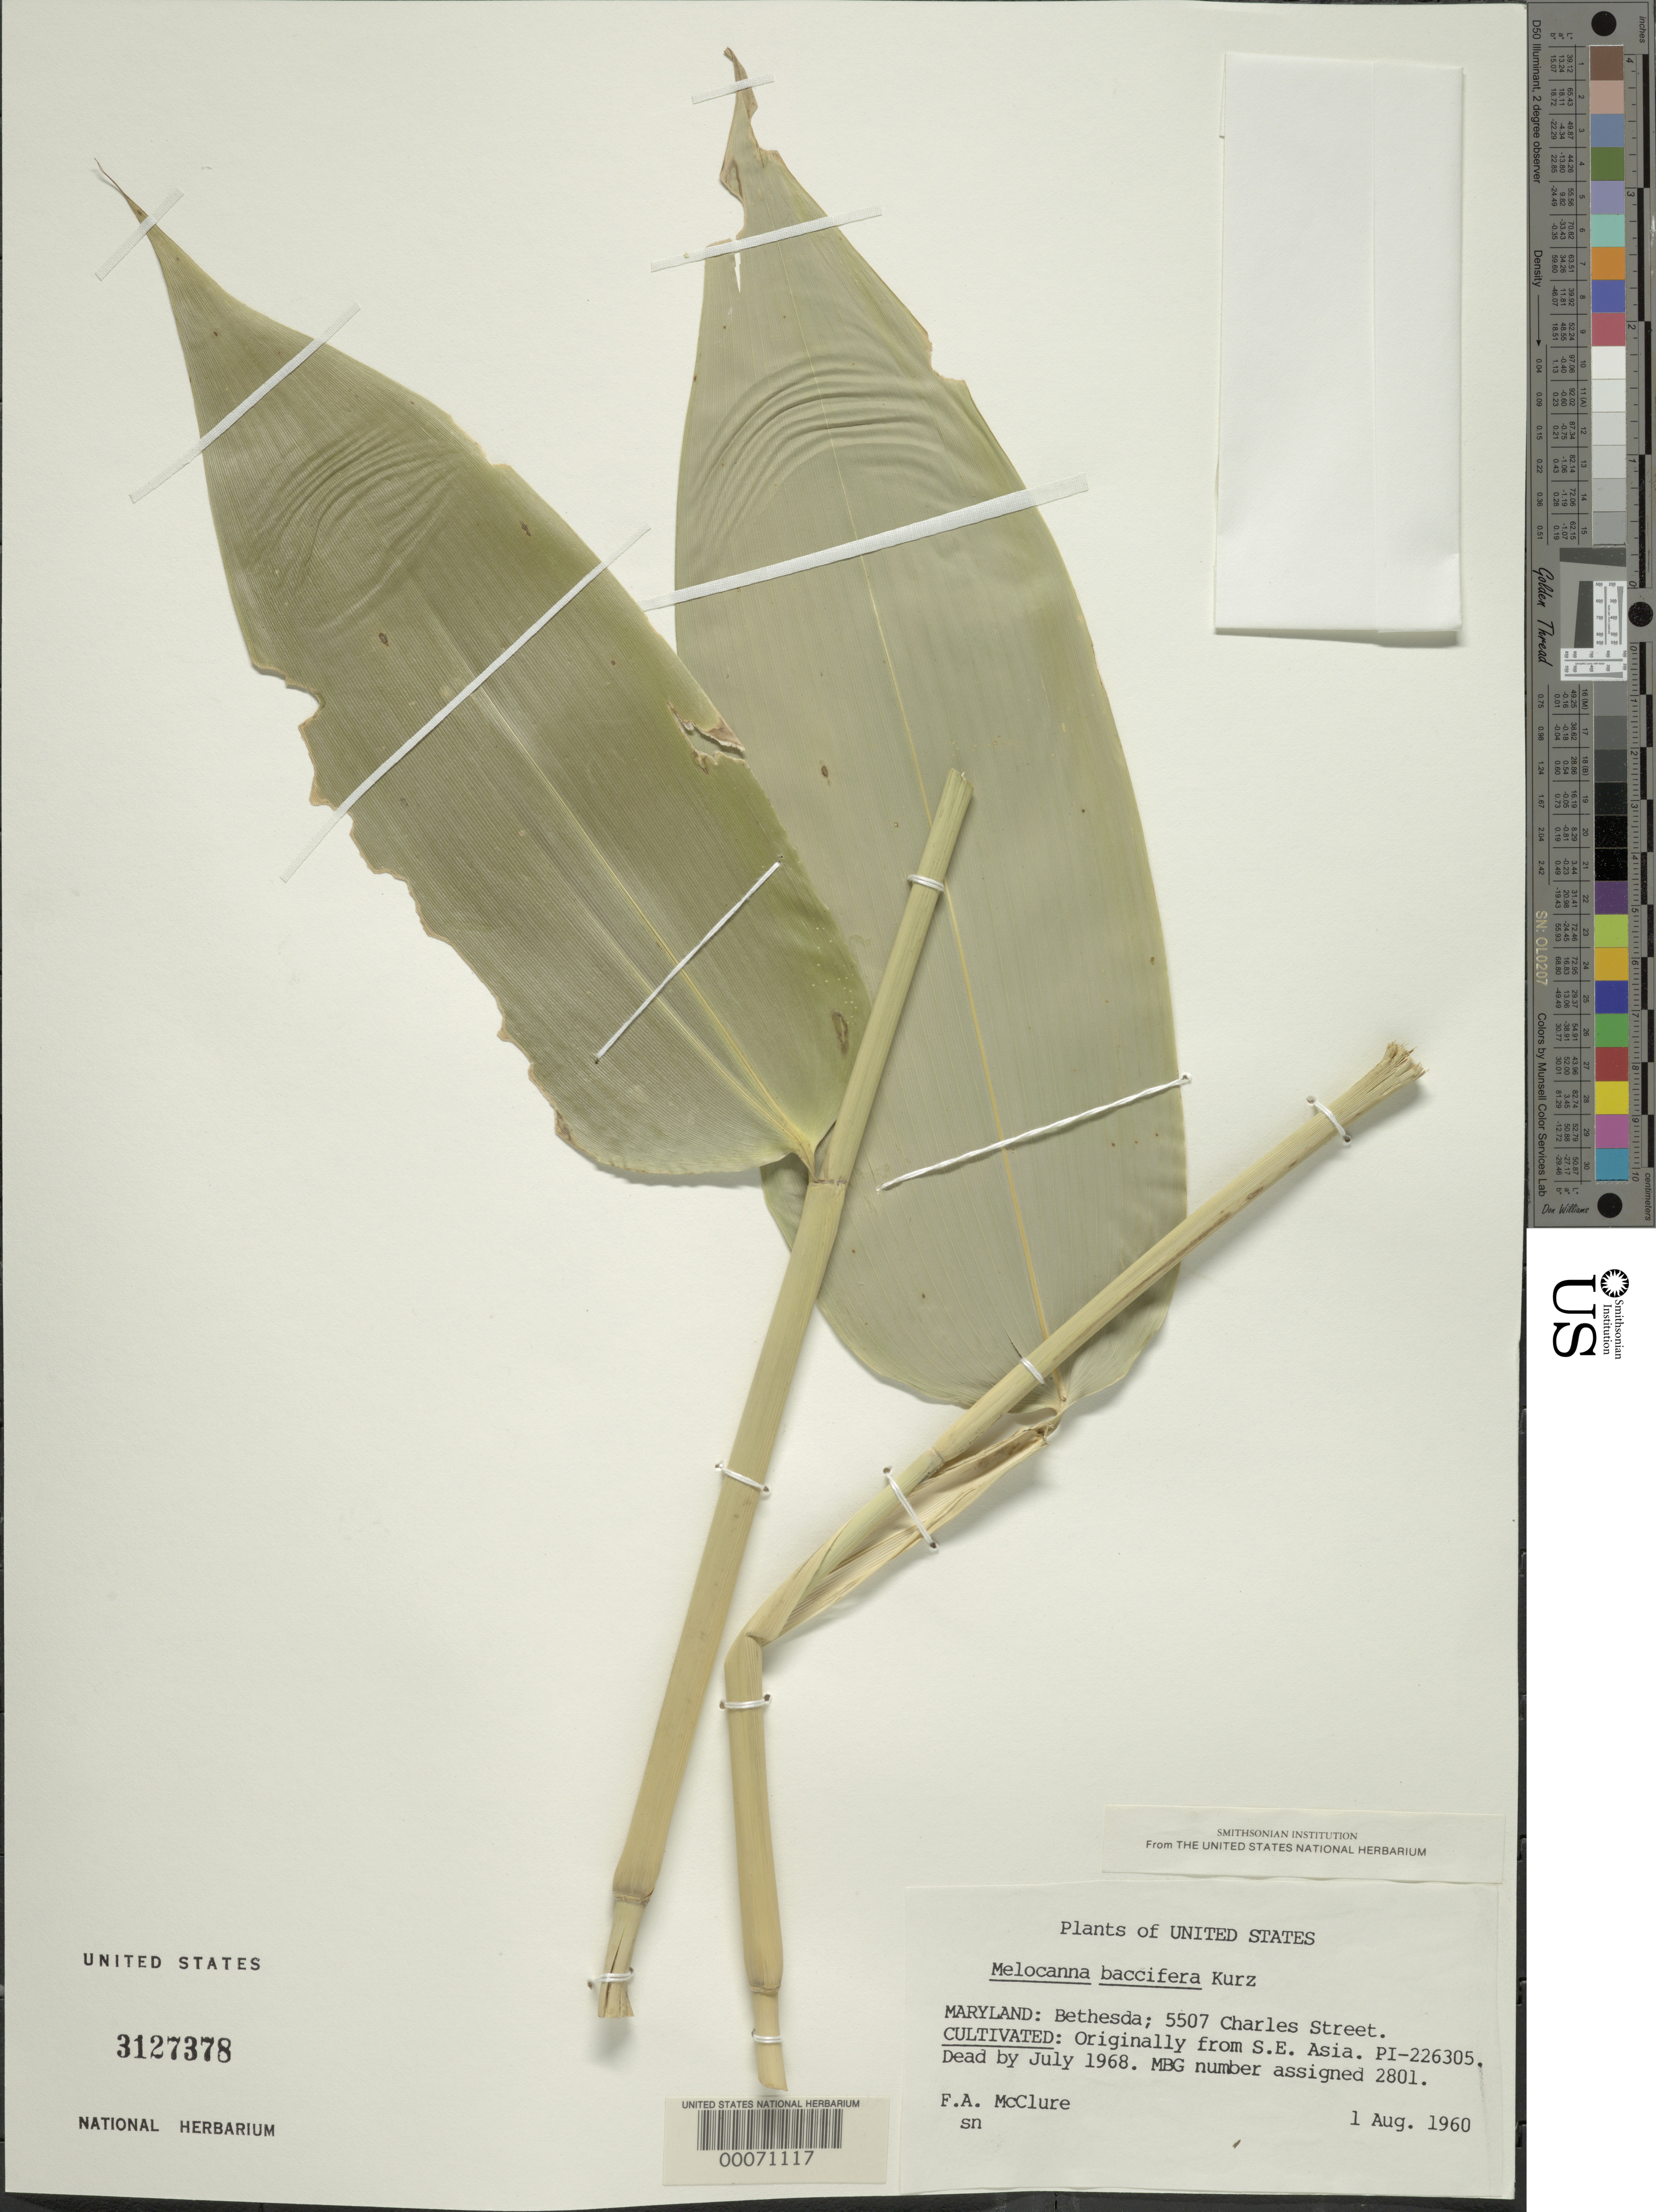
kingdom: Plantae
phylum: Tracheophyta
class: Liliopsida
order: Poales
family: Poaceae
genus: Melocanna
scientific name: Melocanna baccifera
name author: (Roxb.) Kurz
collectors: F. A. McClure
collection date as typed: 01 Aug 1960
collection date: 1960-08-01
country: United States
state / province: Maryland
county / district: Montgomery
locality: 5507 Charles Street, Bethesda (McClure's garden)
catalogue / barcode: US 3127378